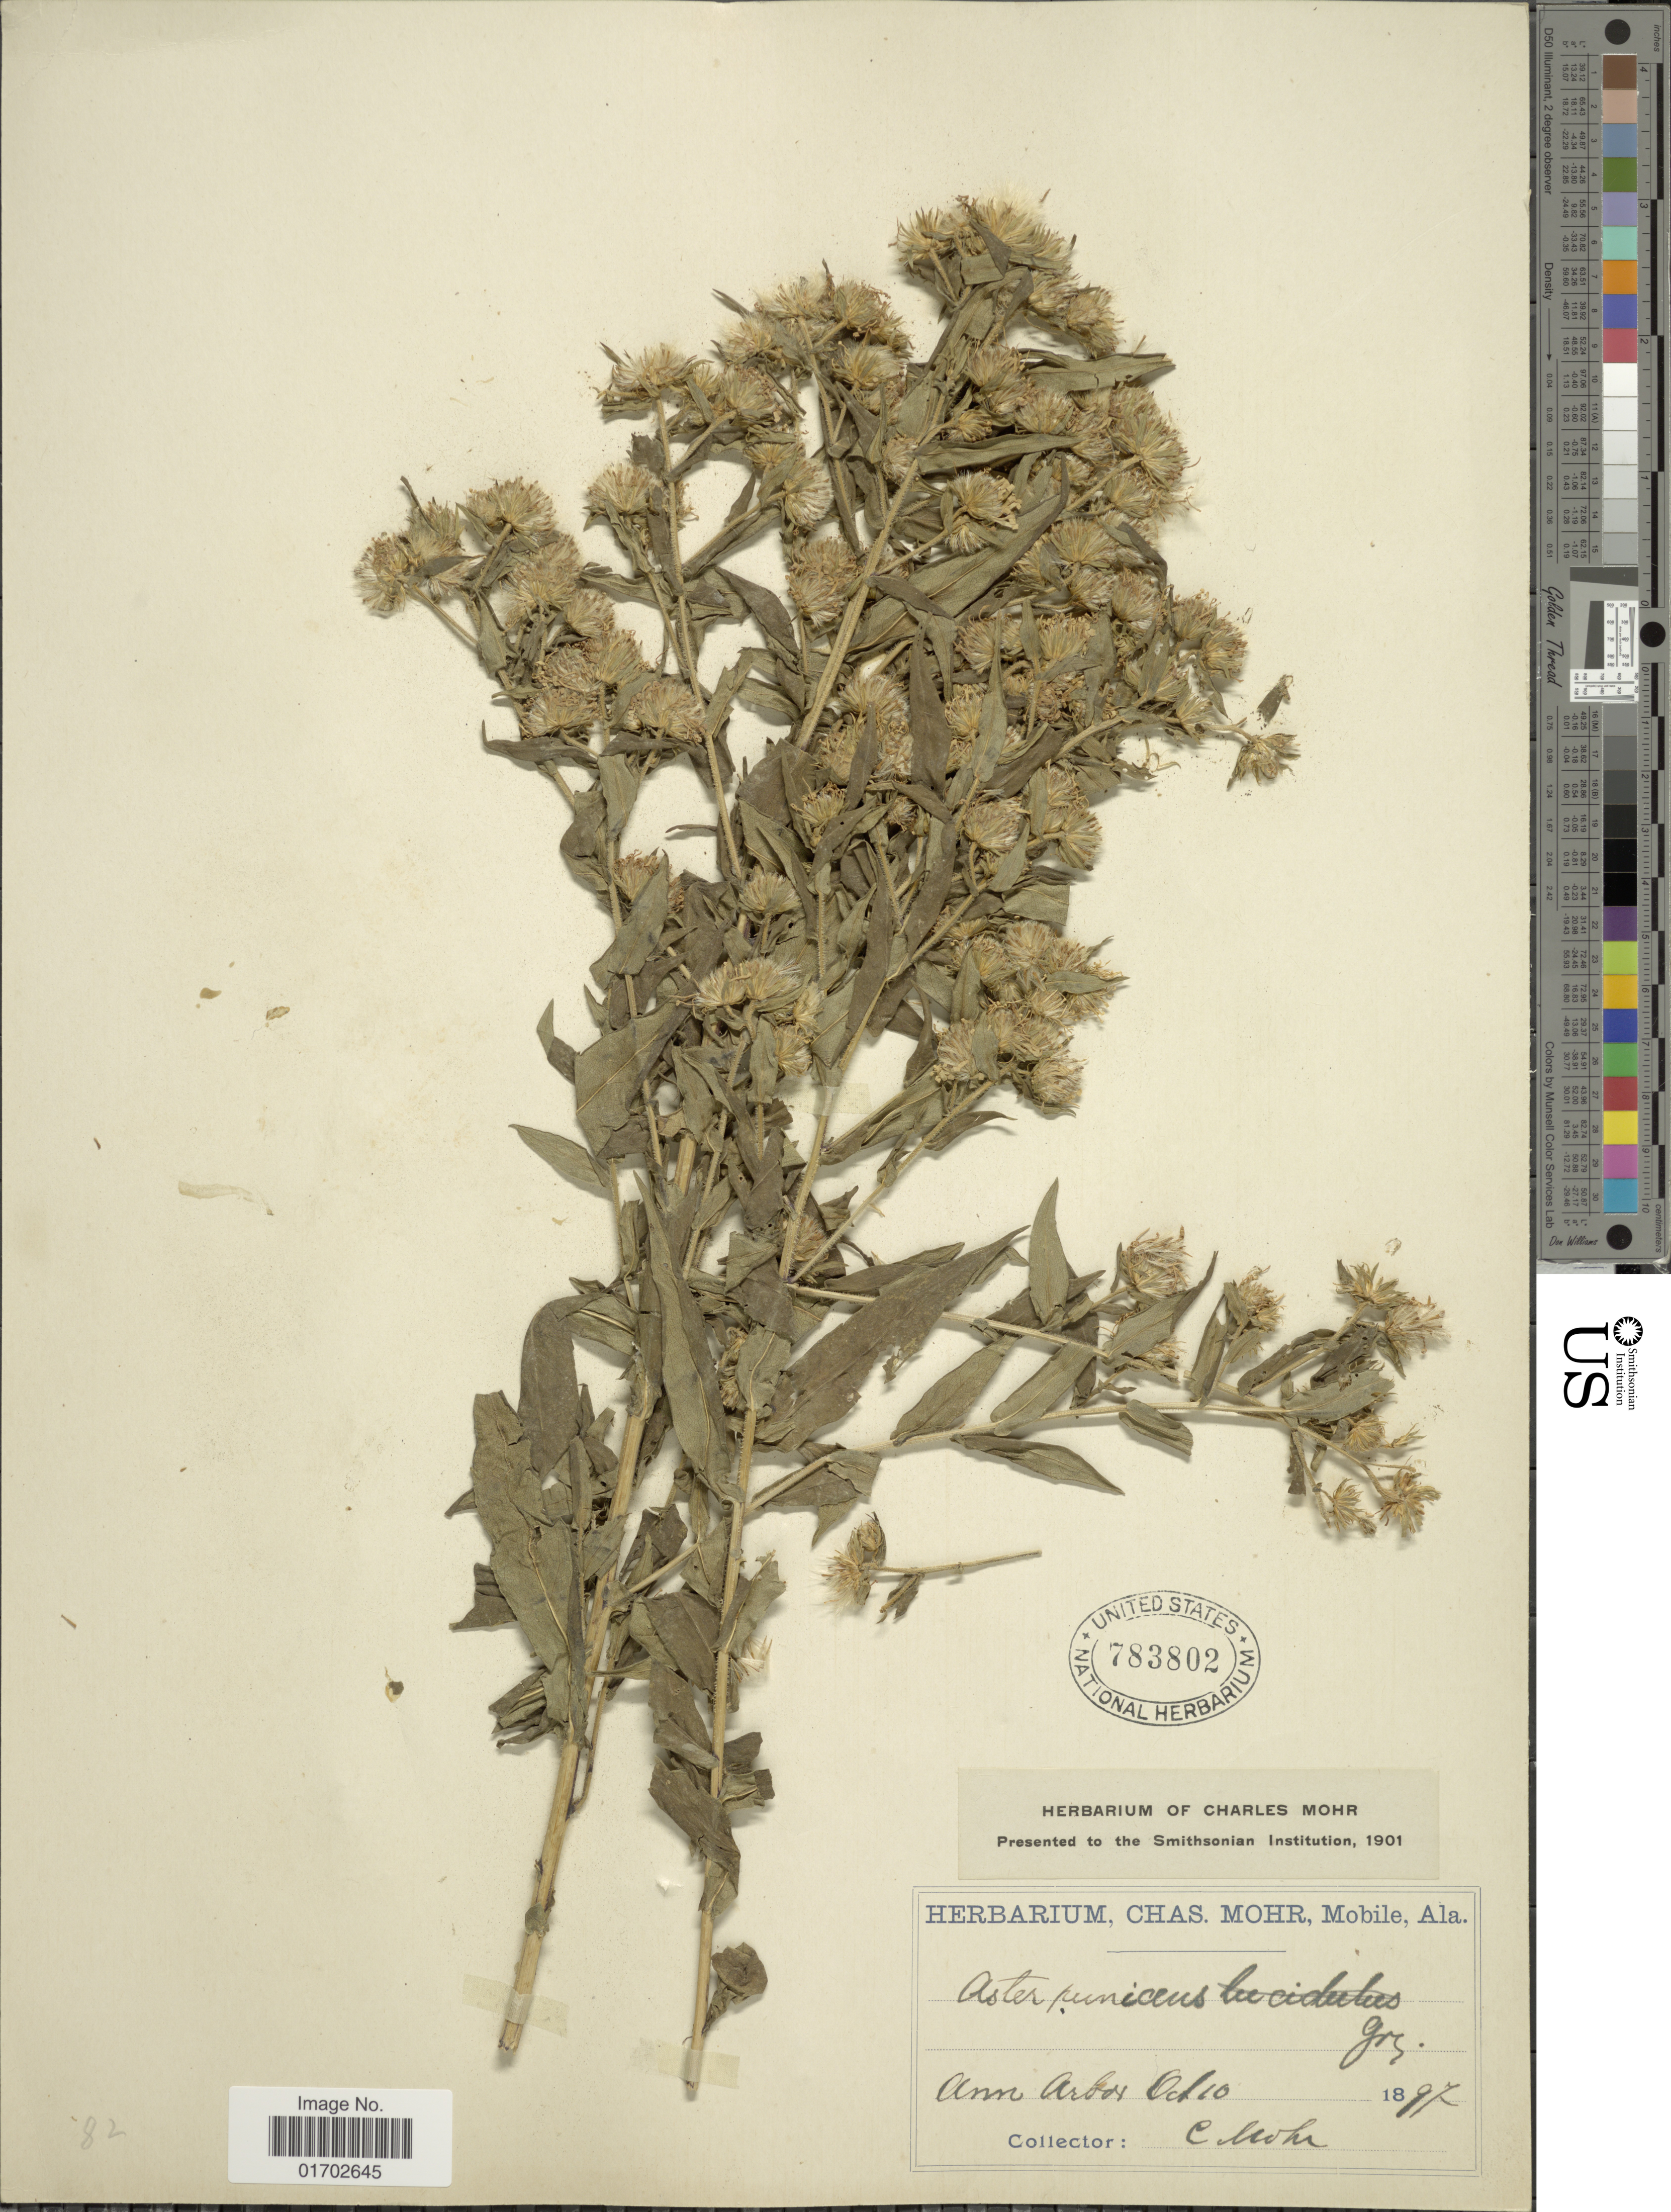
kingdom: Plantae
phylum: Tracheophyta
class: Magnoliopsida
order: Asterales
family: Asteraceae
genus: Symphyotrichum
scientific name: Symphyotrichum puniceum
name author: (L.) Á. Löve & D. Löve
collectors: C. T. Mohr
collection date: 1897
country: United States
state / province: Michigan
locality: Ann Arbor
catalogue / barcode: US 783802